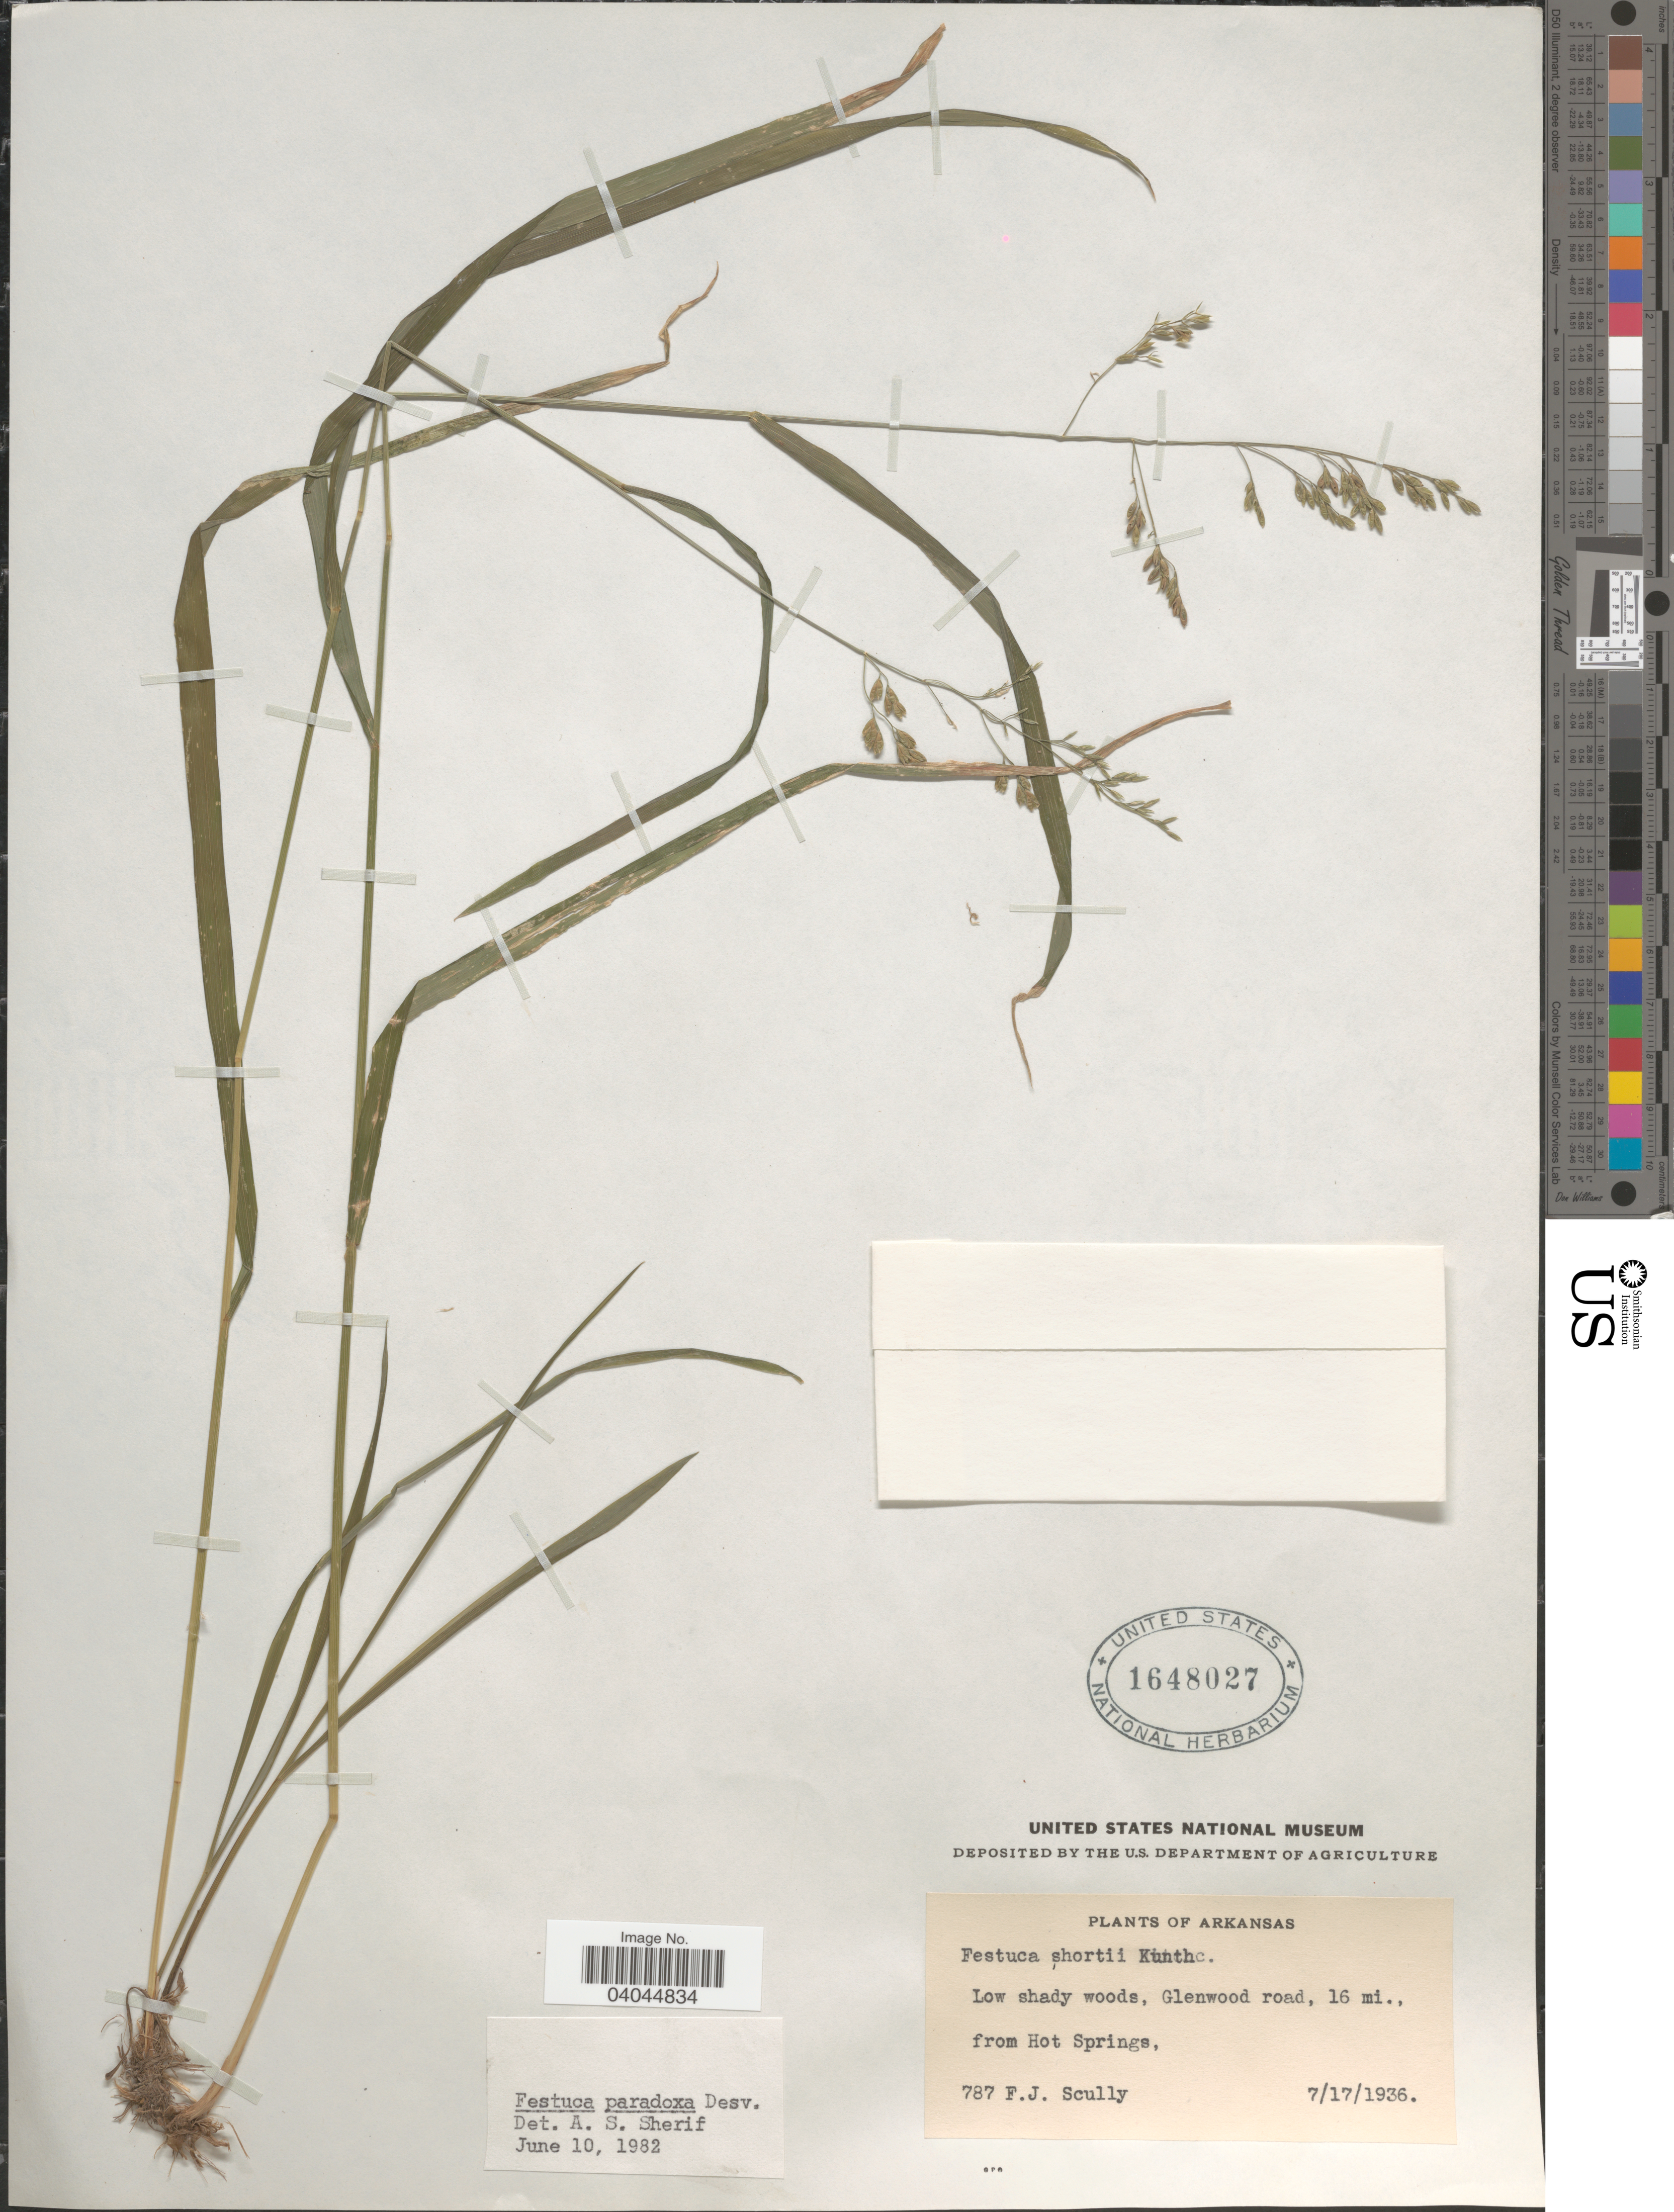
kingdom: Plantae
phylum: Tracheophyta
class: Liliopsida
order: Poales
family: Poaceae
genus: Festuca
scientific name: Festuca paradoxa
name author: Desv.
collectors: F. Scully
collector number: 787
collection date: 1936-07-17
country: United States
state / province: Arkansas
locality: Low shady woods, Glenwood road, 16 mi. from Hot Springs.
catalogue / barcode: US 1648027